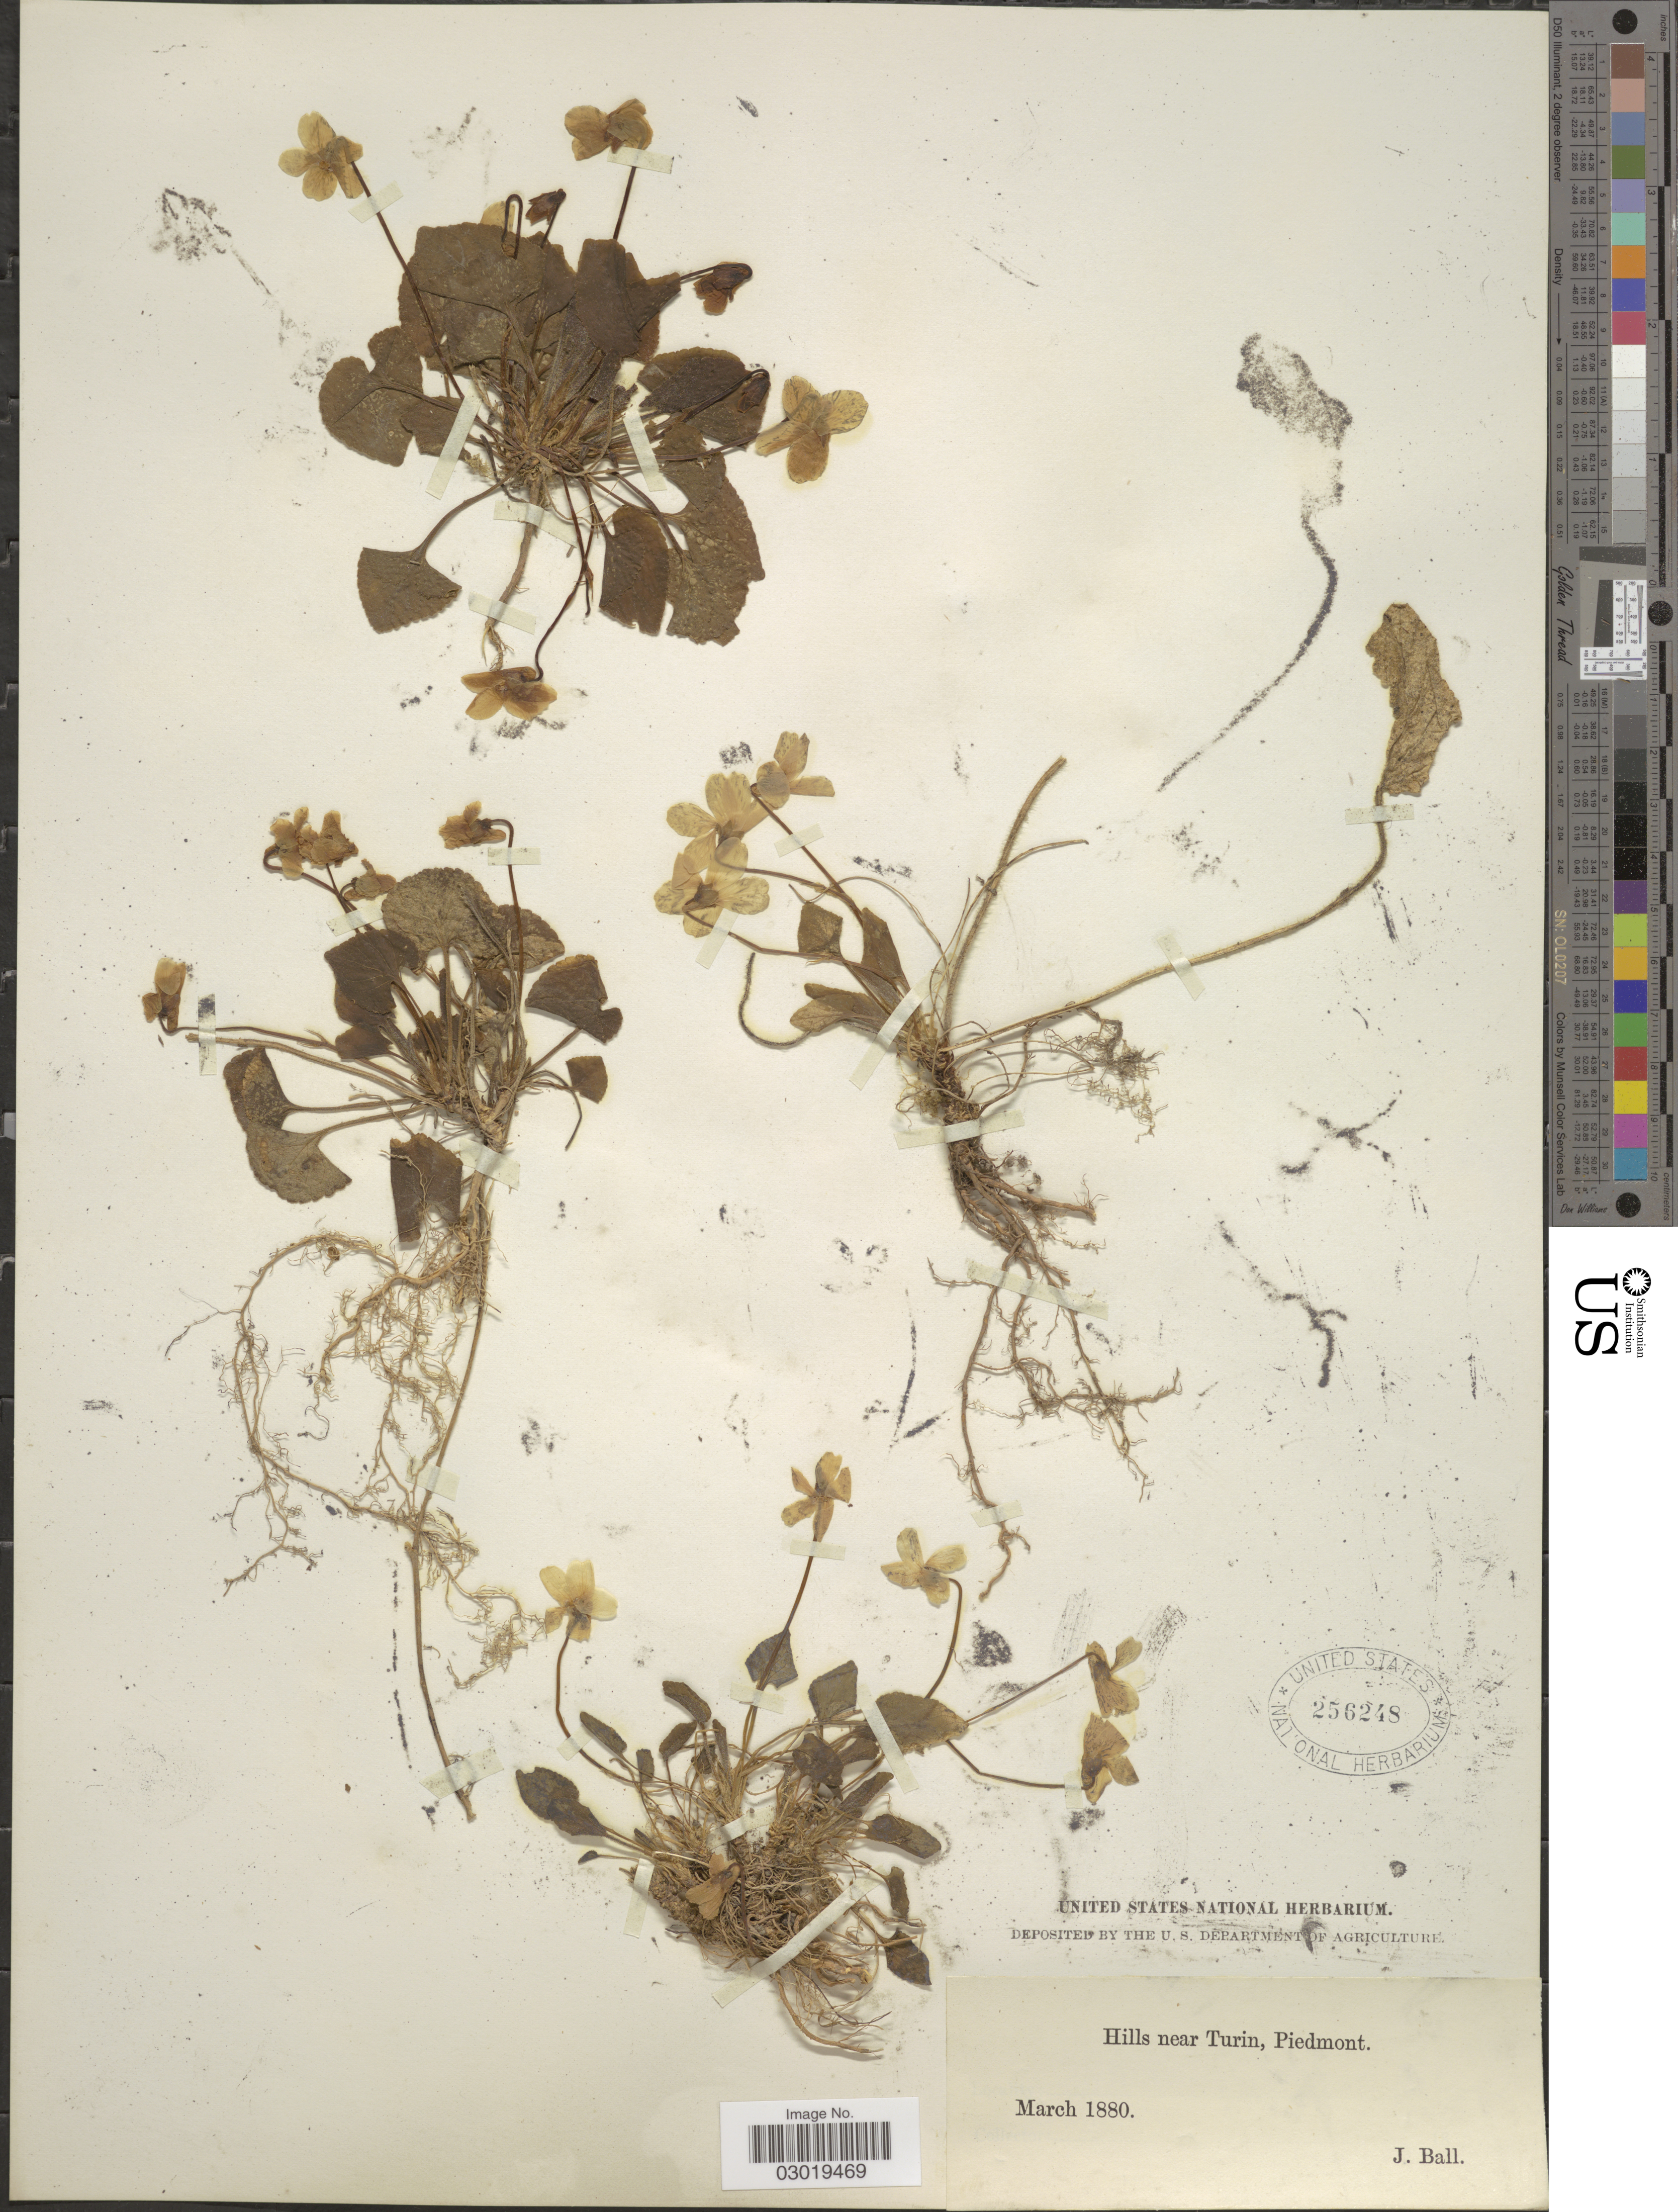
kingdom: Plantae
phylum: Tracheophyta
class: Magnoliopsida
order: Malpighiales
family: Violaceae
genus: Viola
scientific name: Viola sp.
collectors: J. Ball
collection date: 1880-03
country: Italy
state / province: Piedmont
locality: Hills near Turin, Piedmont.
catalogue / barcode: US 256248